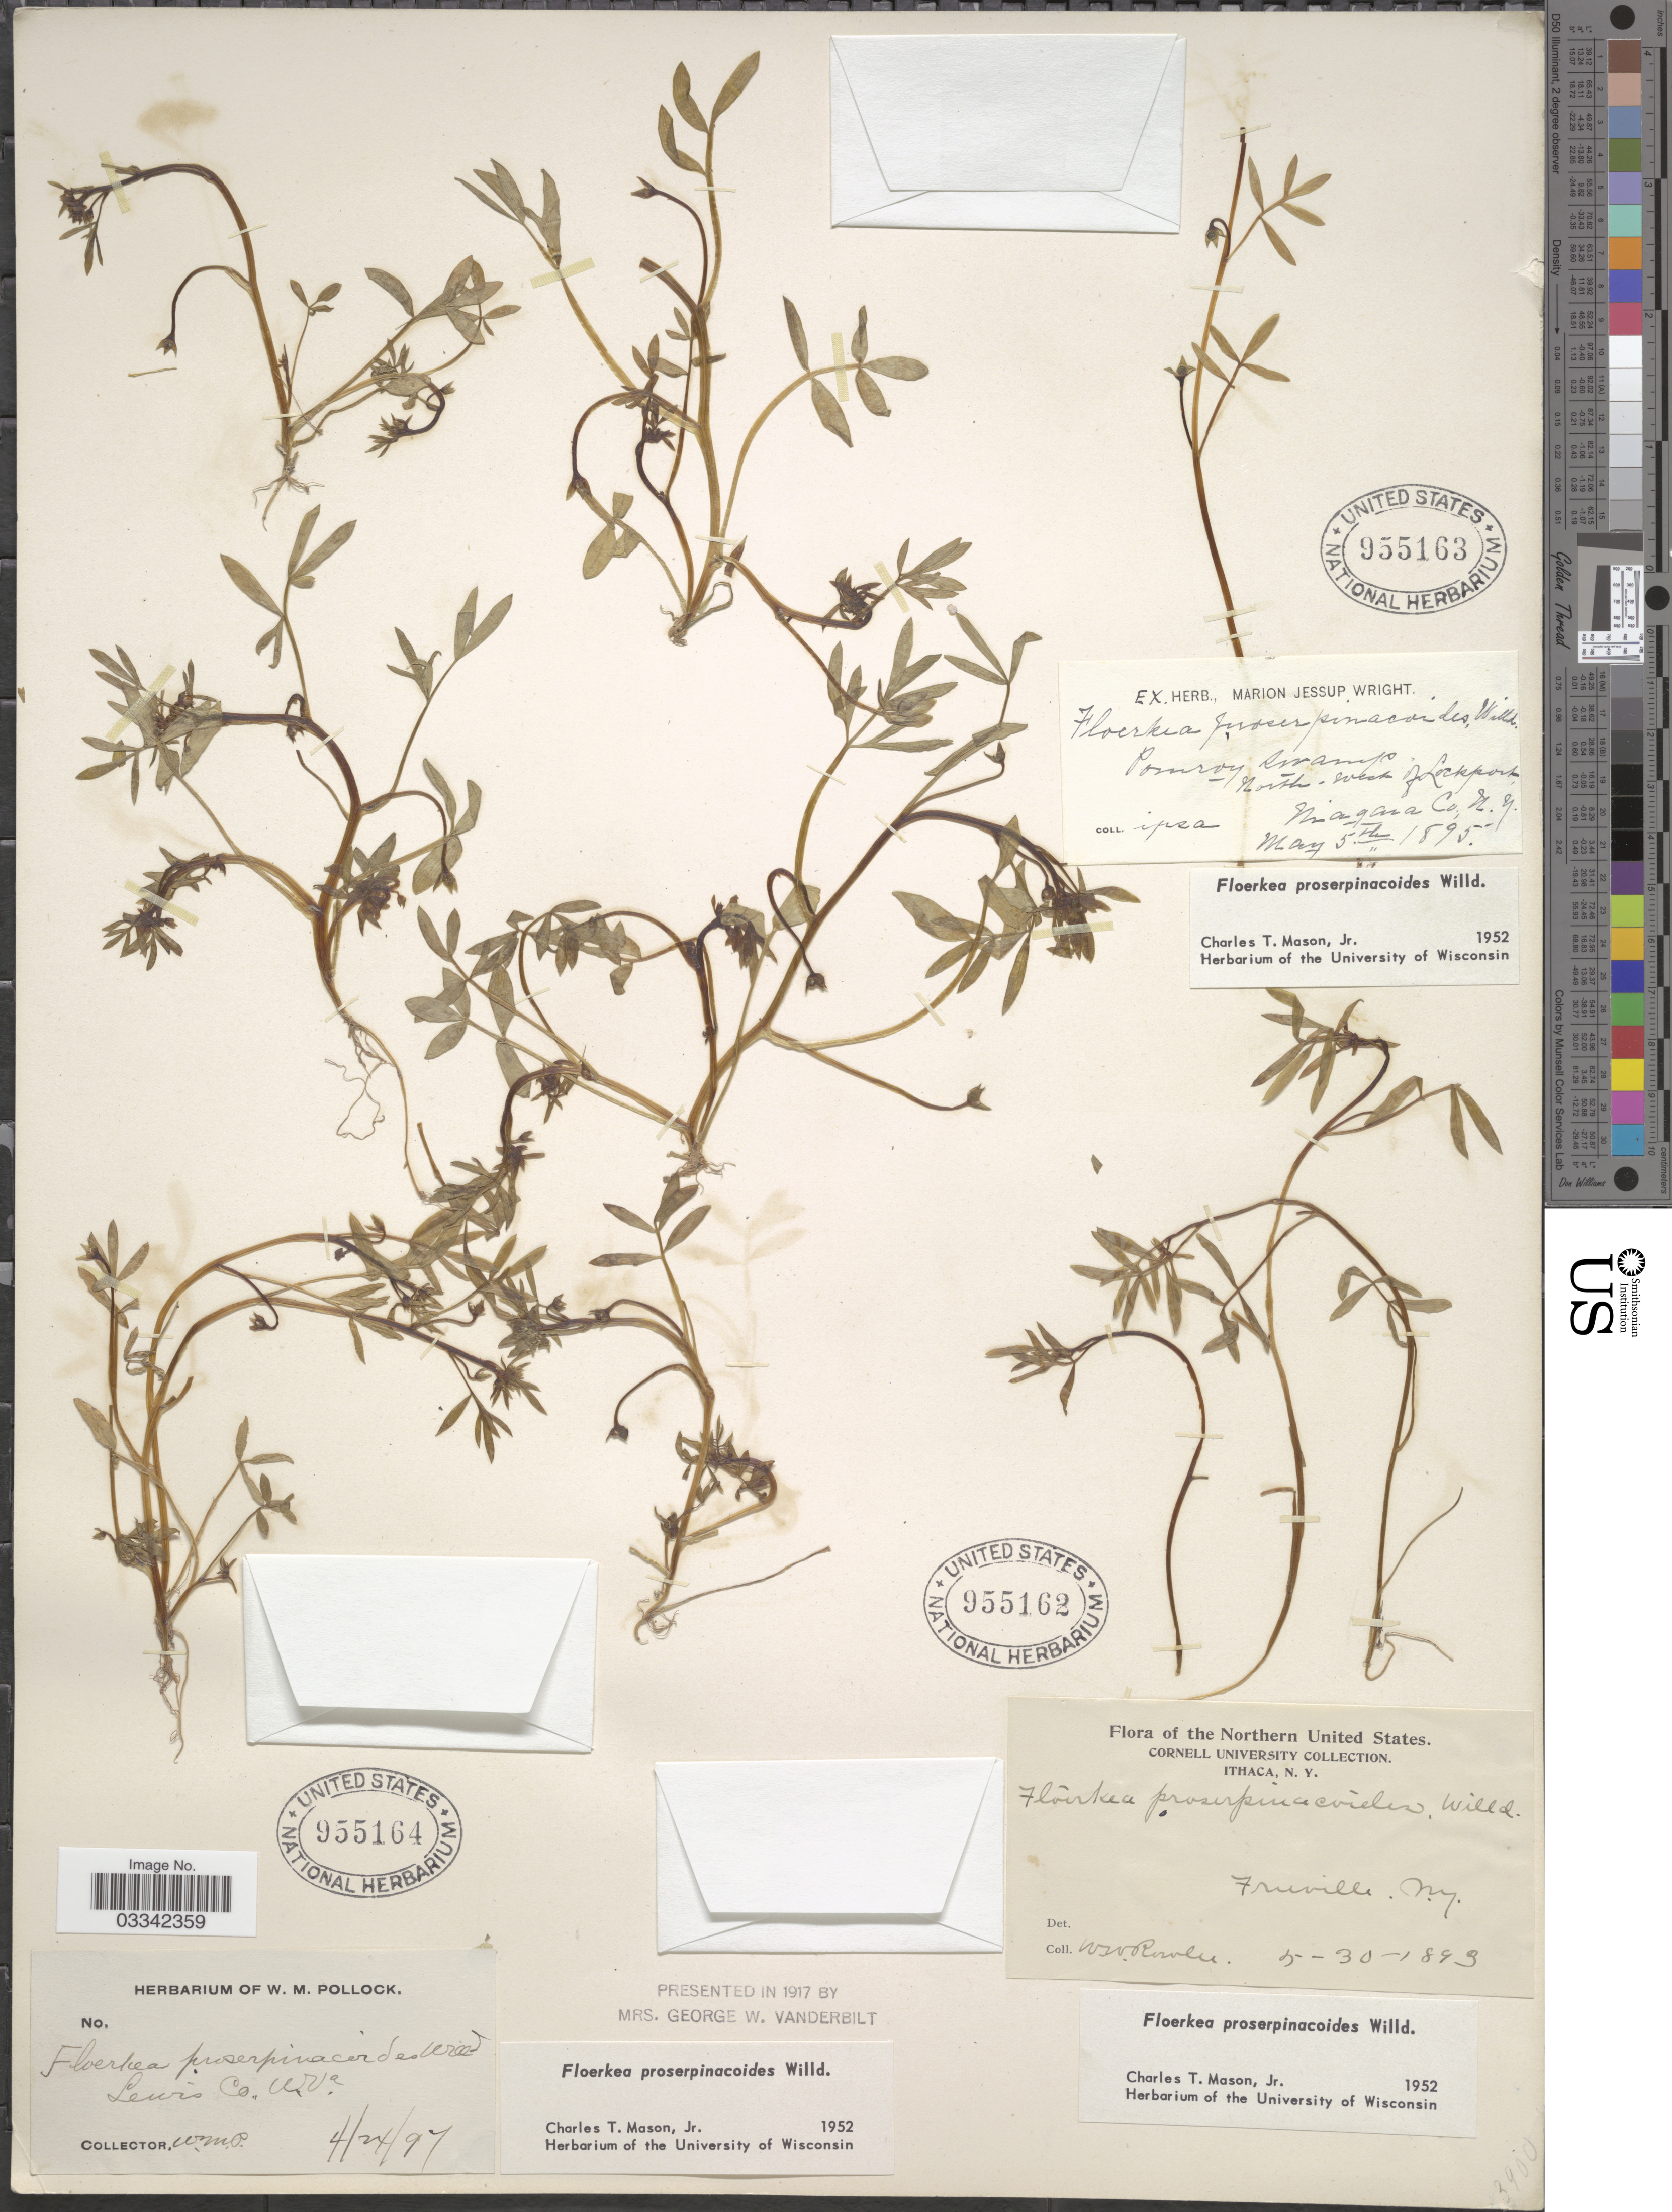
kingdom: Plantae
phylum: Tracheophyta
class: Magnoliopsida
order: Brassicales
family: Limnanthaceae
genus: Floerkea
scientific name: Floerkea proserpinacoides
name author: Willd.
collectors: W. W. Rowlee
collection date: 1893-05-30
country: United States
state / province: New York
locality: Freeville.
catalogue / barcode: US 955162